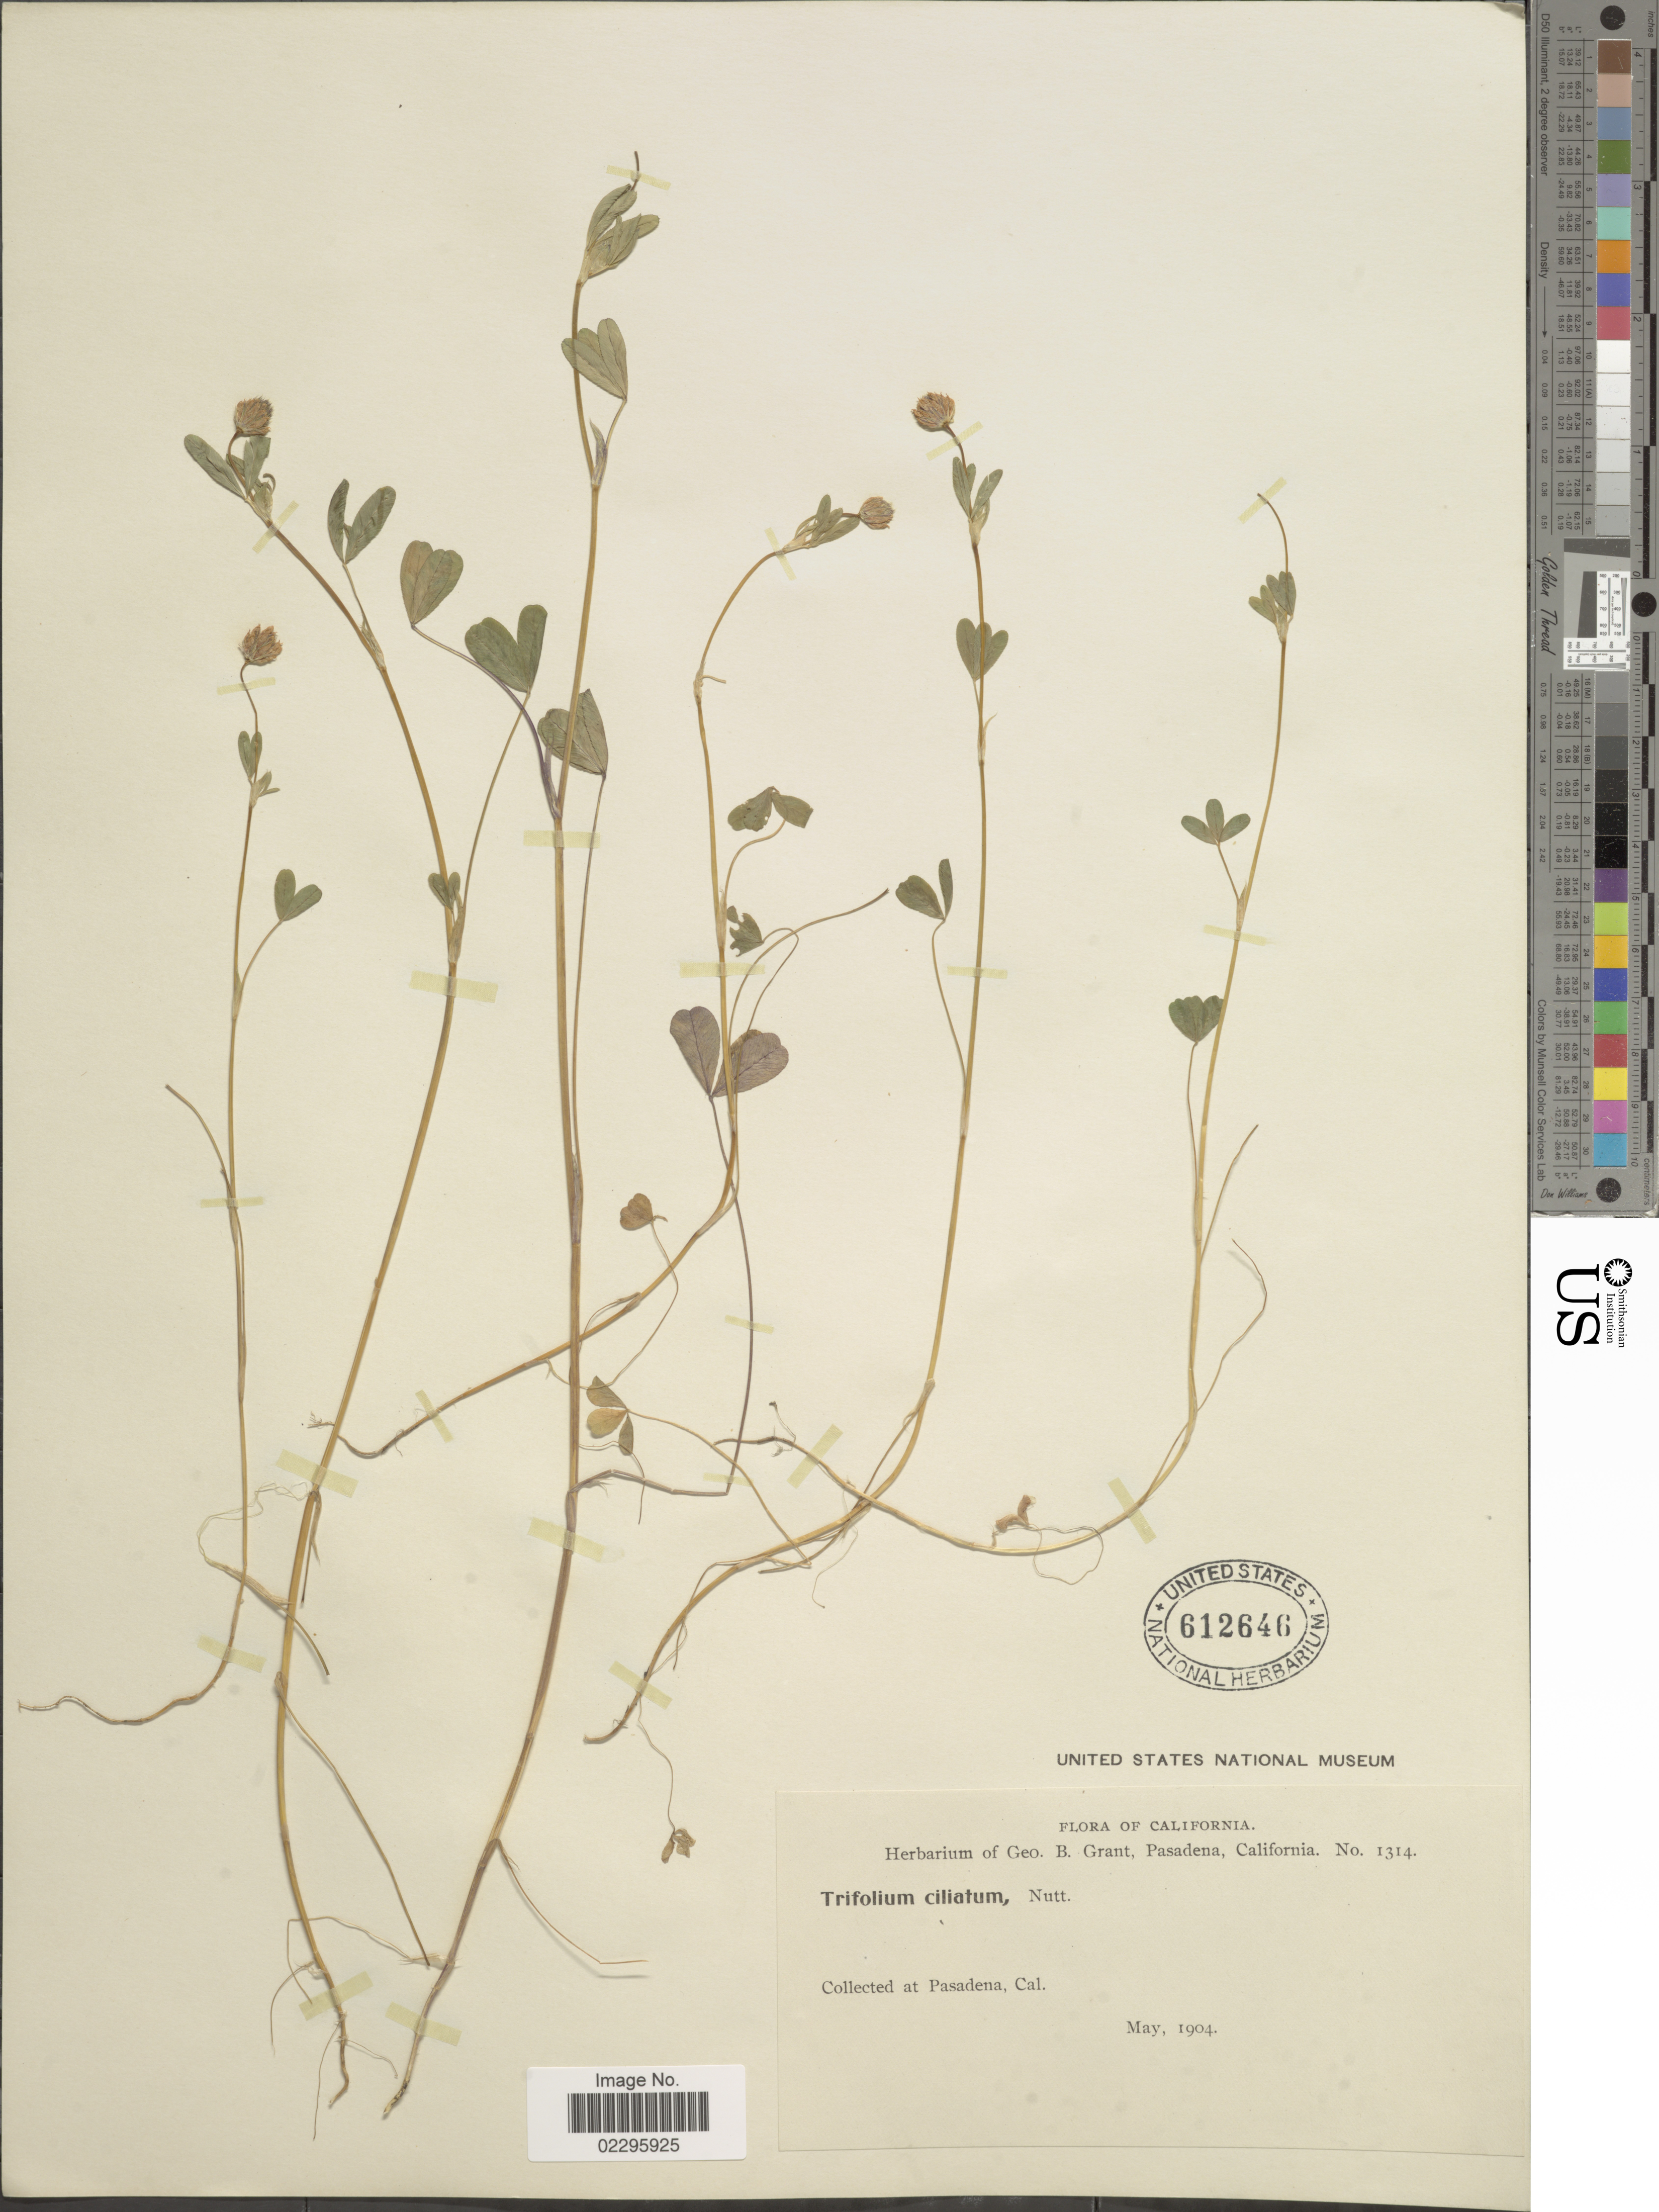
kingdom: Plantae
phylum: Tracheophyta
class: Magnoliopsida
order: Fabales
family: Fabaceae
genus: Trifolium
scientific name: Trifolium ciliolatum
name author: Benth.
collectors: ex herb. Geo. B. Grant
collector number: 1314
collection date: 1904-05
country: United States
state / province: California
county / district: Los Angeles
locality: Pasadena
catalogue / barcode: US 612646